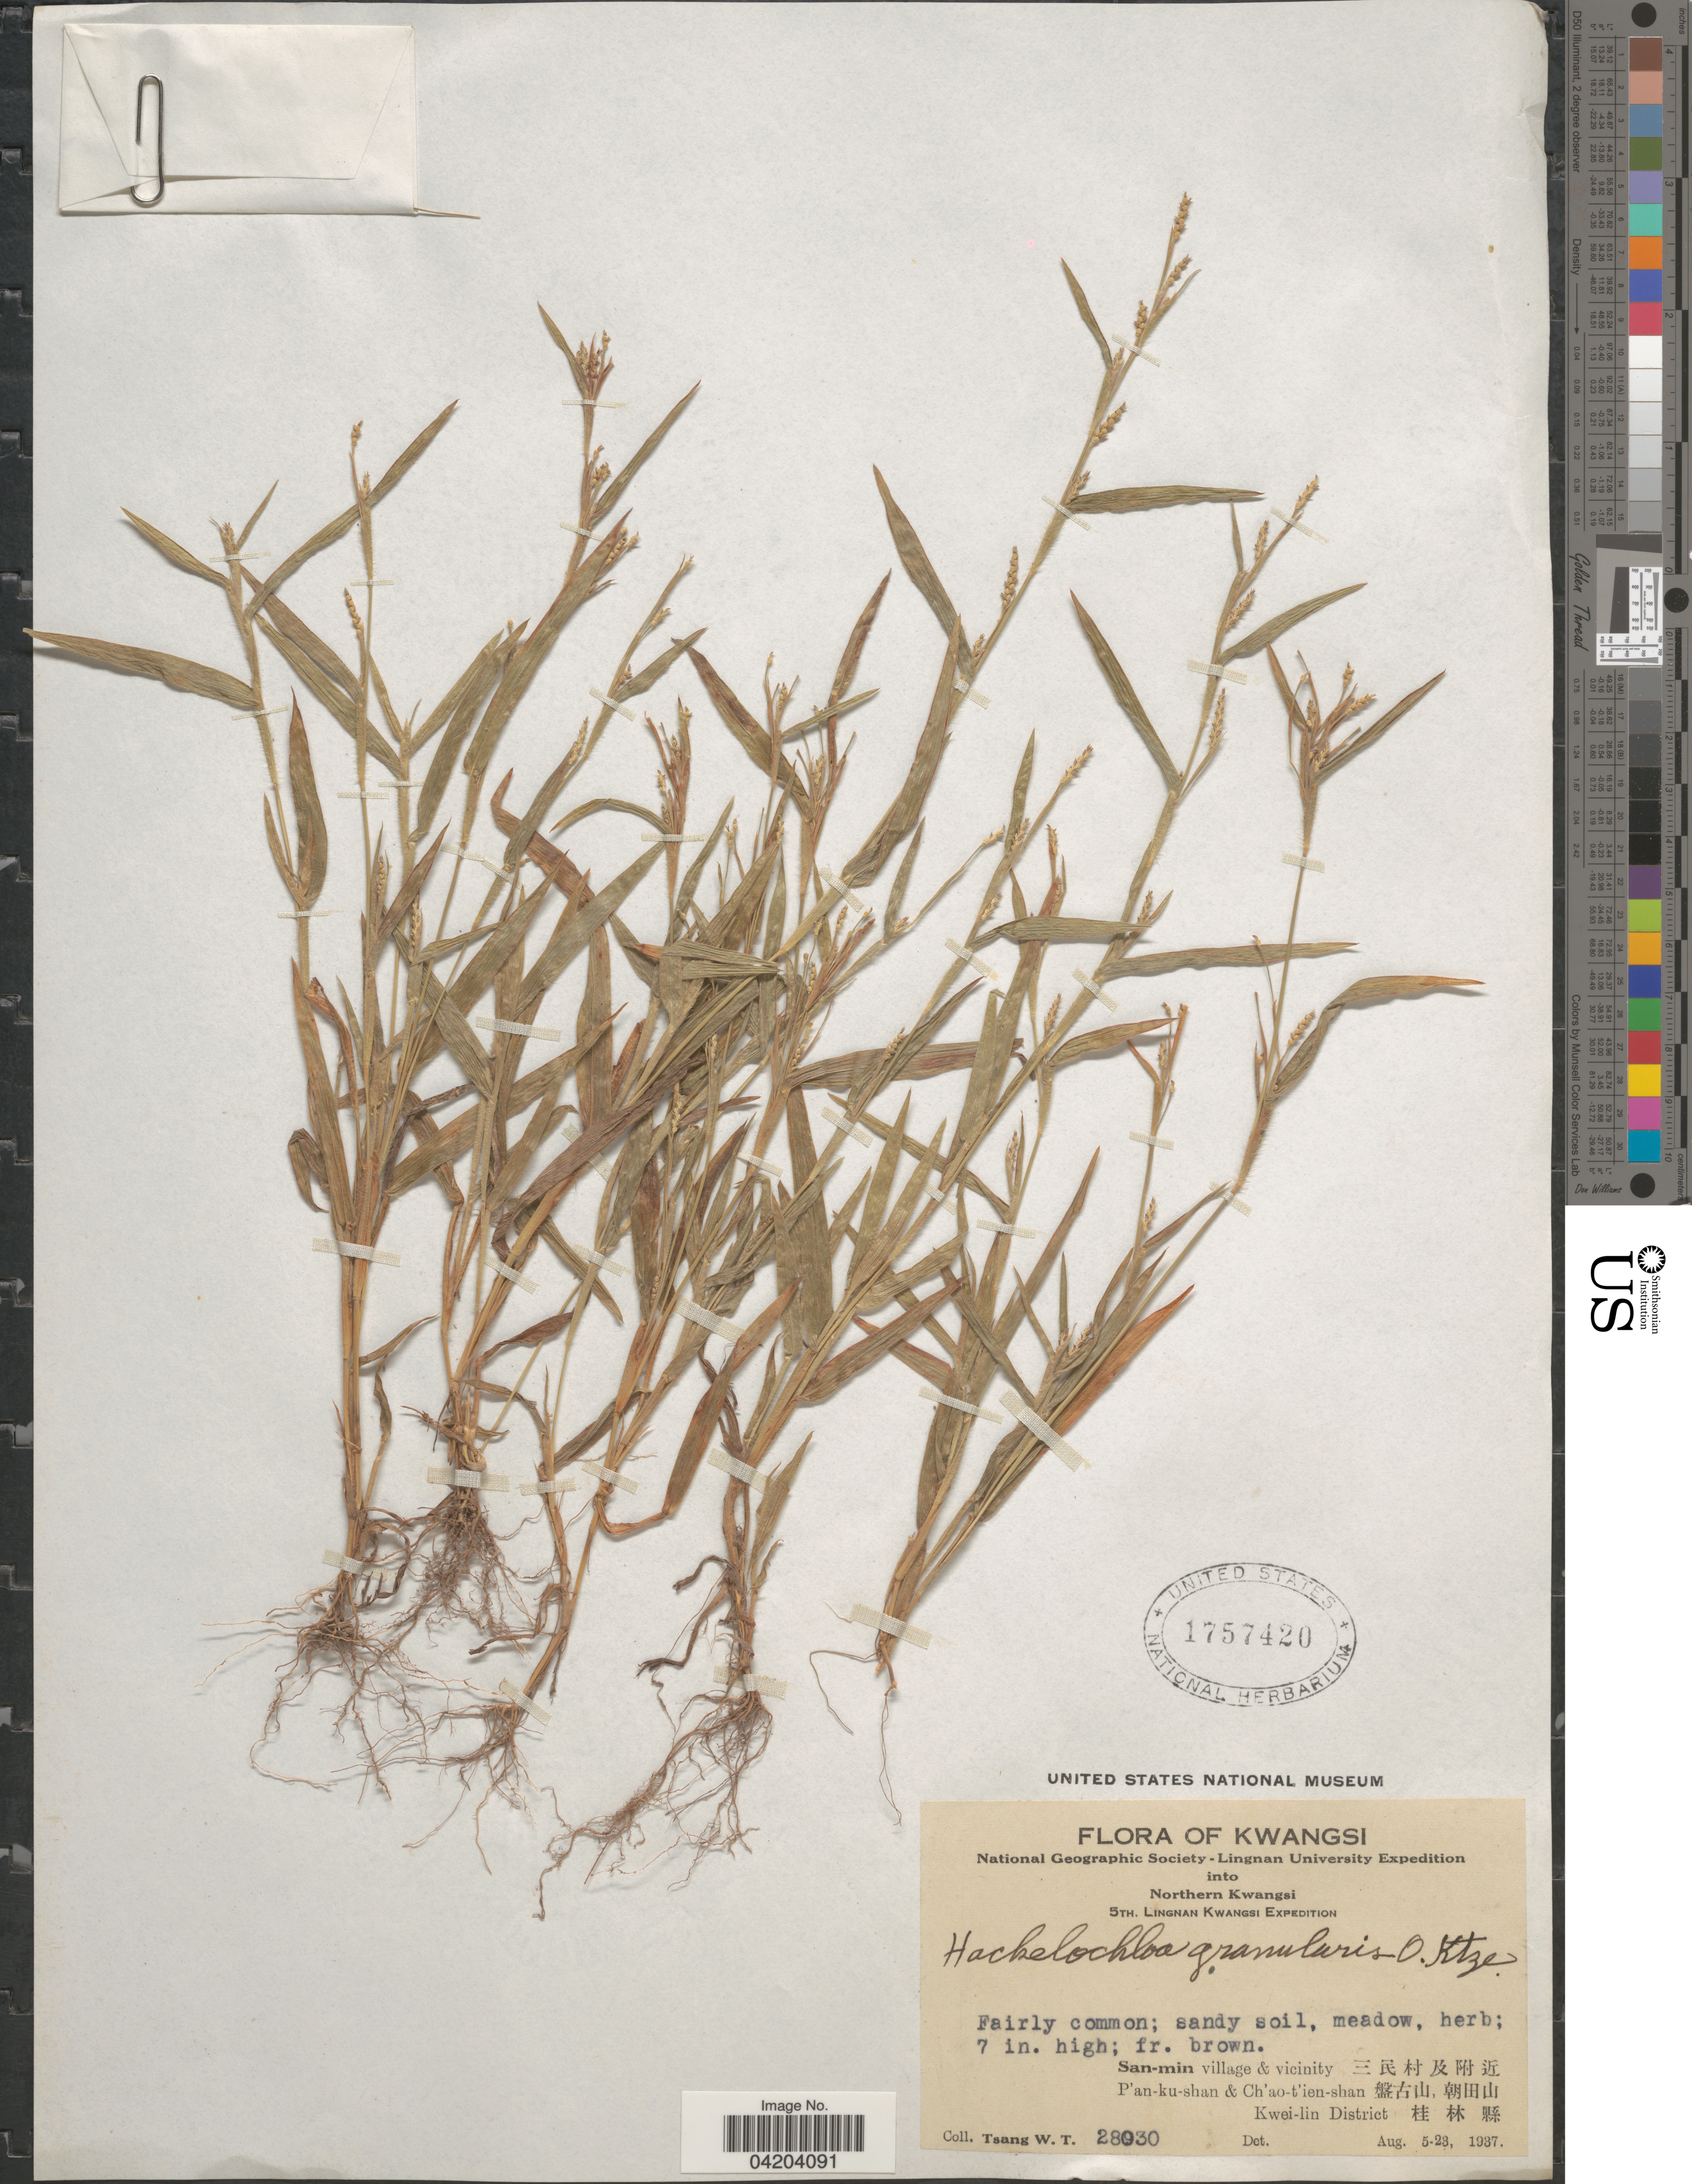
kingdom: Plantae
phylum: Tracheophyta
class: Liliopsida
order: Poales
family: Poaceae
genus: Mnesithea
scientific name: Mnesithea granularis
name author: (L.) de Koning & Sosef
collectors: W. T. Tsang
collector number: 28030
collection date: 1937-08-05/1937-08-23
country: China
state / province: Guangxi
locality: Kwangsi. National Geographic Society - Lingnan University Expedition into Northern Kwangsi. 5th. Lingnan Kwangsi Epedition. San-min village & vicinity X. P'an-ku-shan & Ch'ao-t'ien-shan X. Kwei-lin District X.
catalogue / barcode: US 1757420